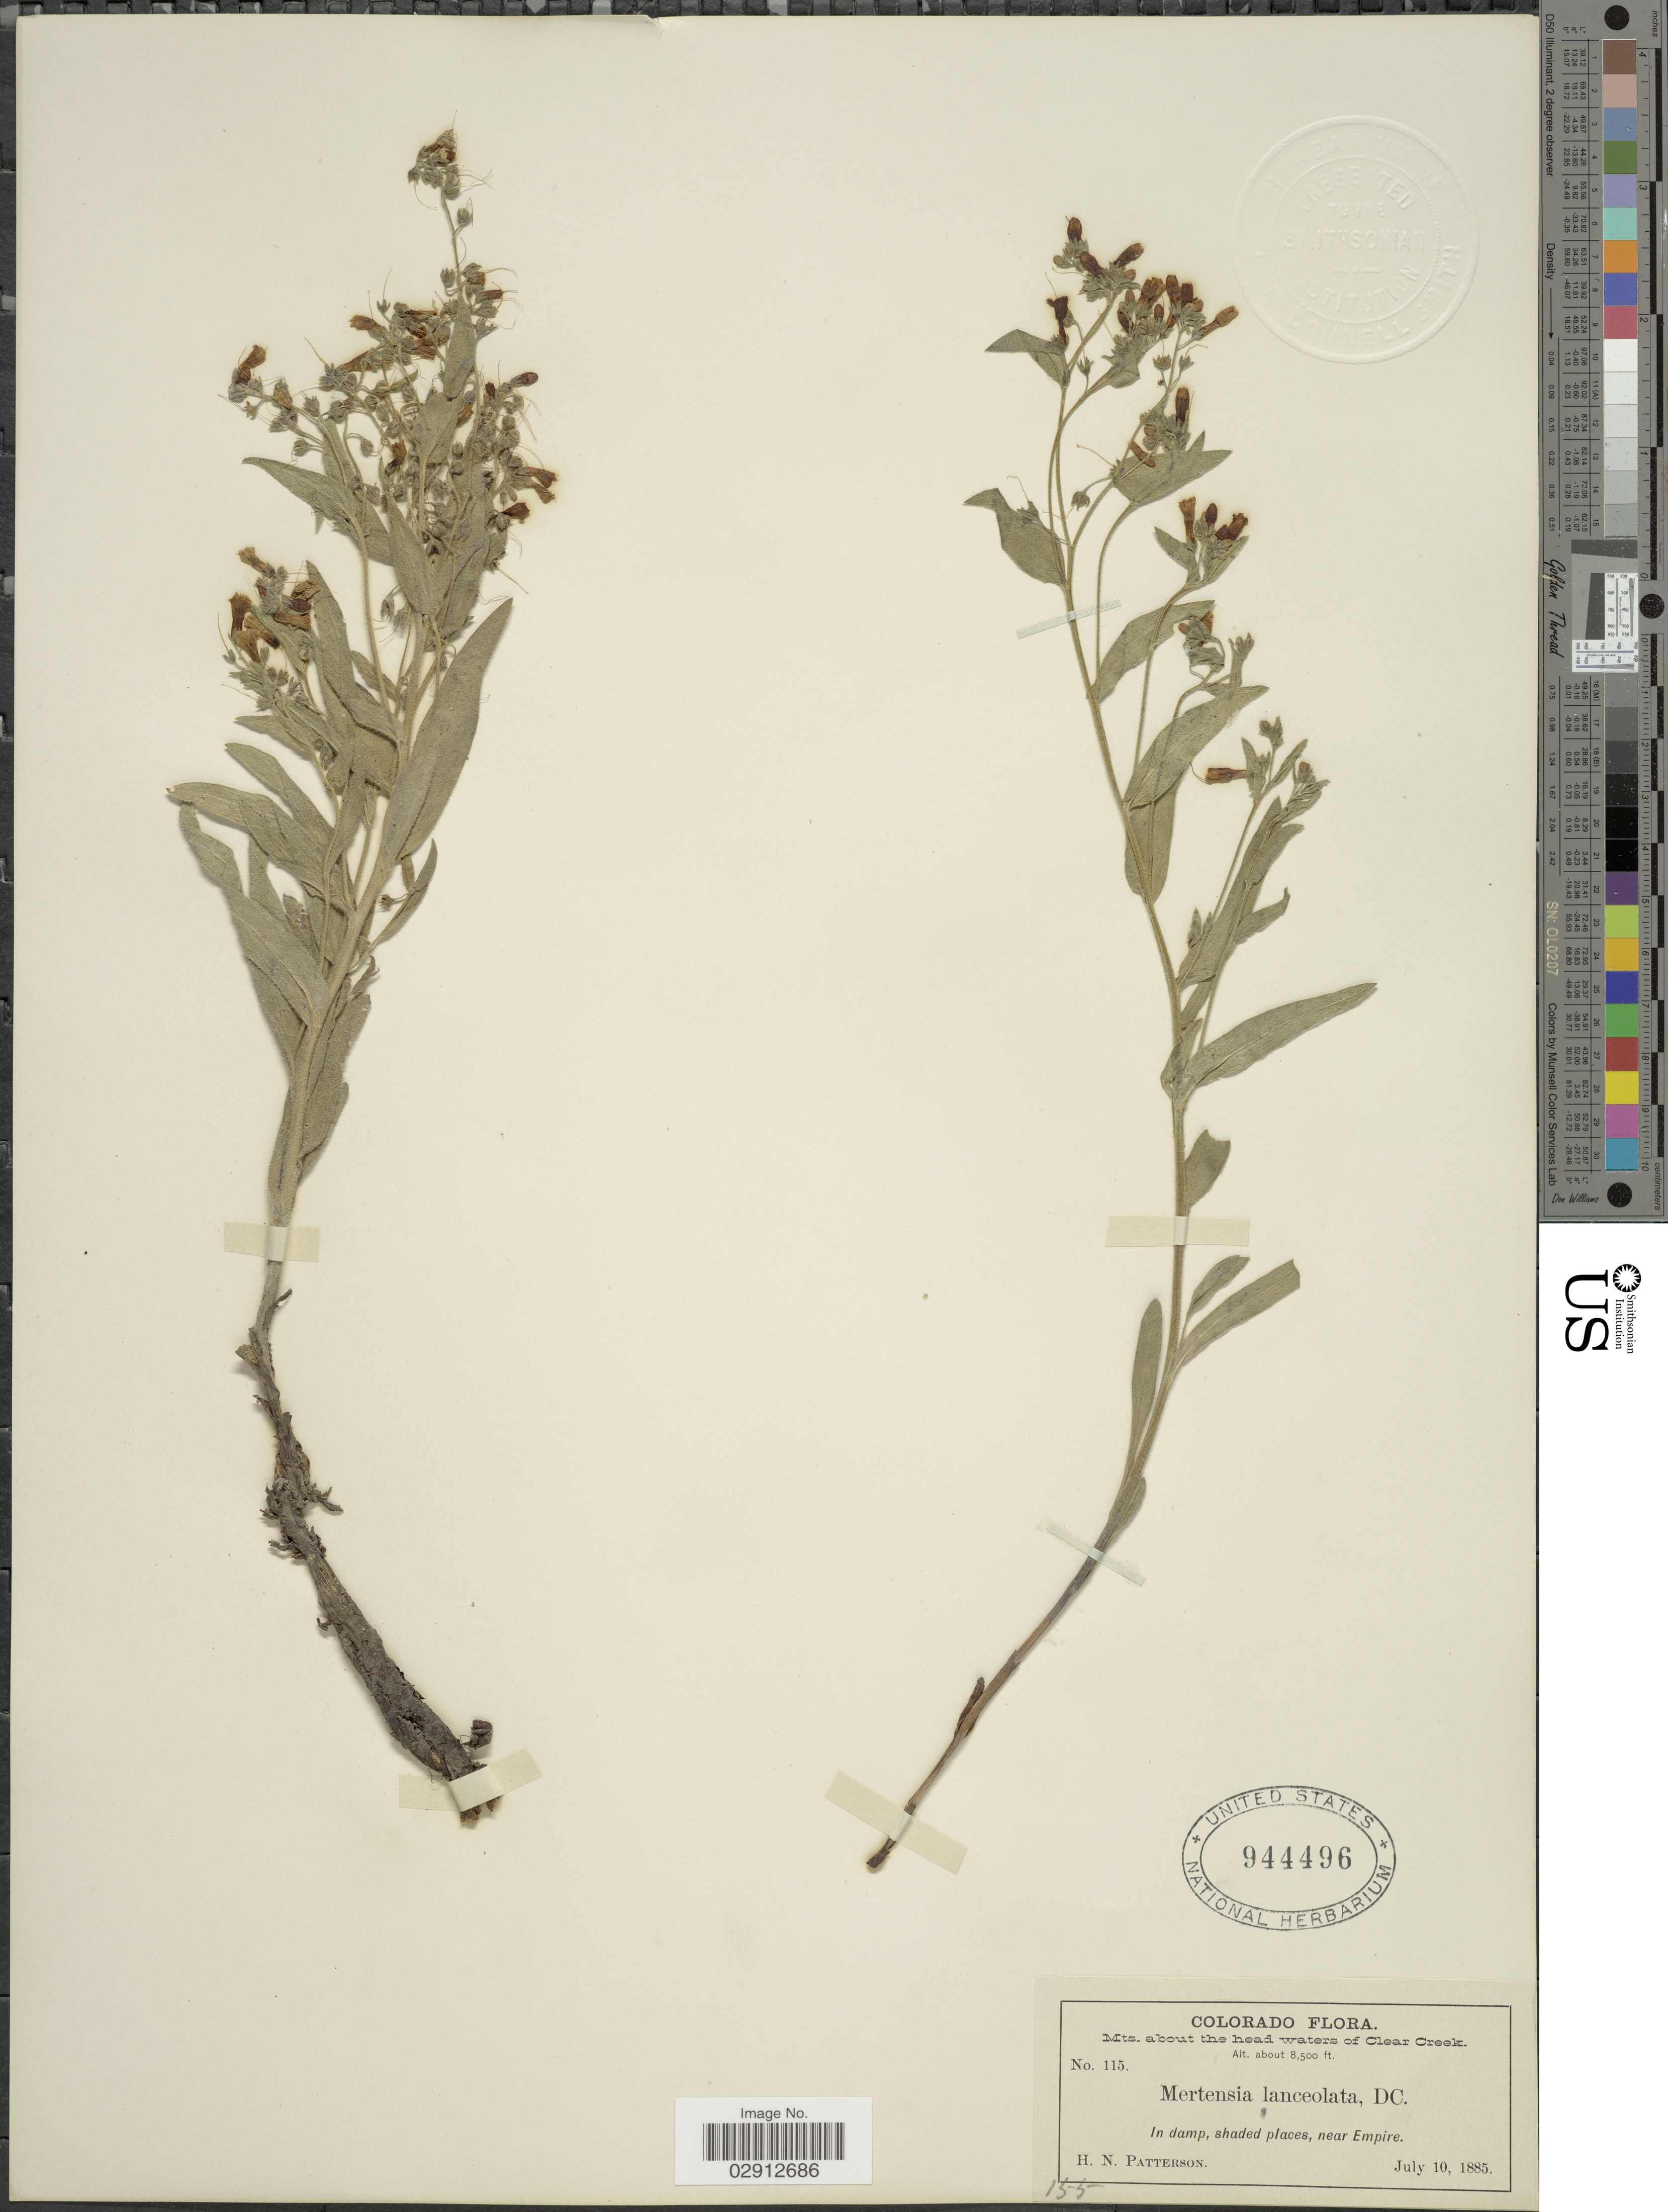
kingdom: Plantae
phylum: Tracheophyta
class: Magnoliopsida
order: Boraginales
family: Boraginaceae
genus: Mertensia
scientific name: Mertensia lanceolata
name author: (Pursh) DC. ex A. DC.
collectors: H. N. Patterson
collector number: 115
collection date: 1885-07-10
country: United States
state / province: Colorado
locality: Mts. about the head waters of Clear Creek. Near Empire.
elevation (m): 2591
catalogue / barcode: US 944496